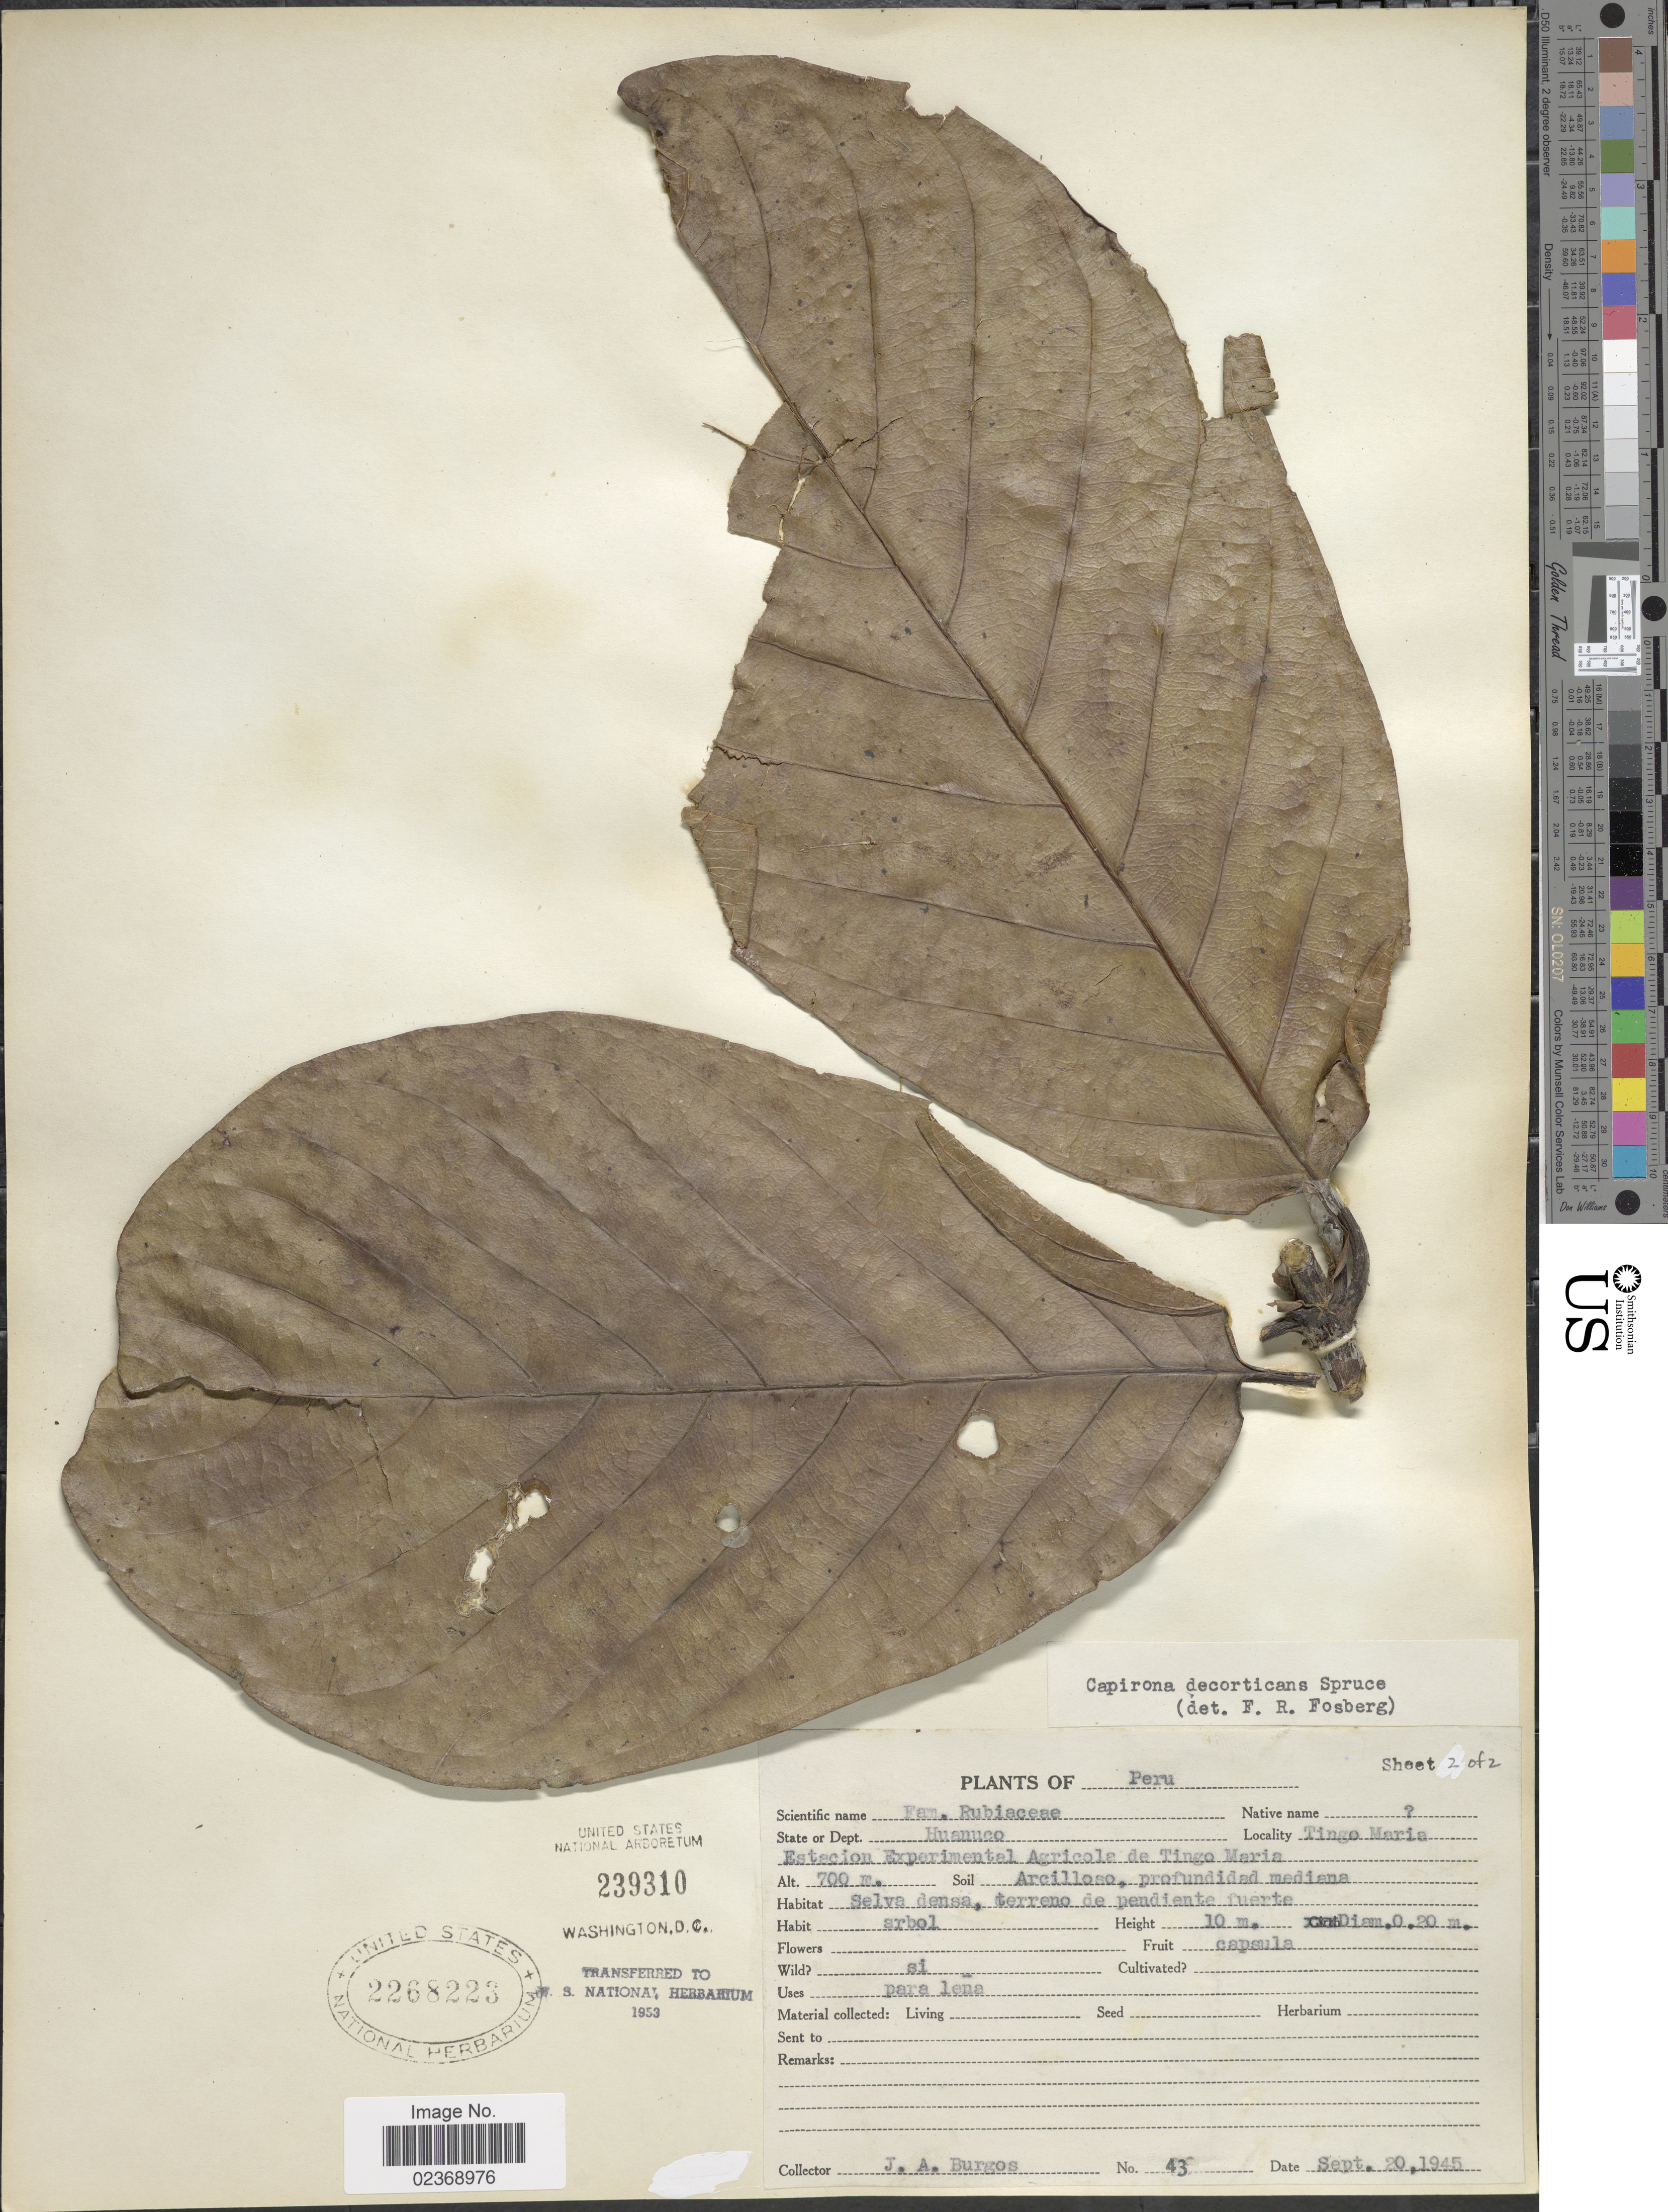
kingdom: Plantae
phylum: Tracheophyta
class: Magnoliopsida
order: Gentianales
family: Rubiaceae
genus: Capirona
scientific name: Capirona decorticans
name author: Spruce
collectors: J. Burgos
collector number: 43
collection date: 1945-09-20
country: Peru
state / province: Huánuco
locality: State or Dept. HUanuco, Tingo Maria, Estacion Experimental Agricola de Tingo Maria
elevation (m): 700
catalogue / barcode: US 2268223